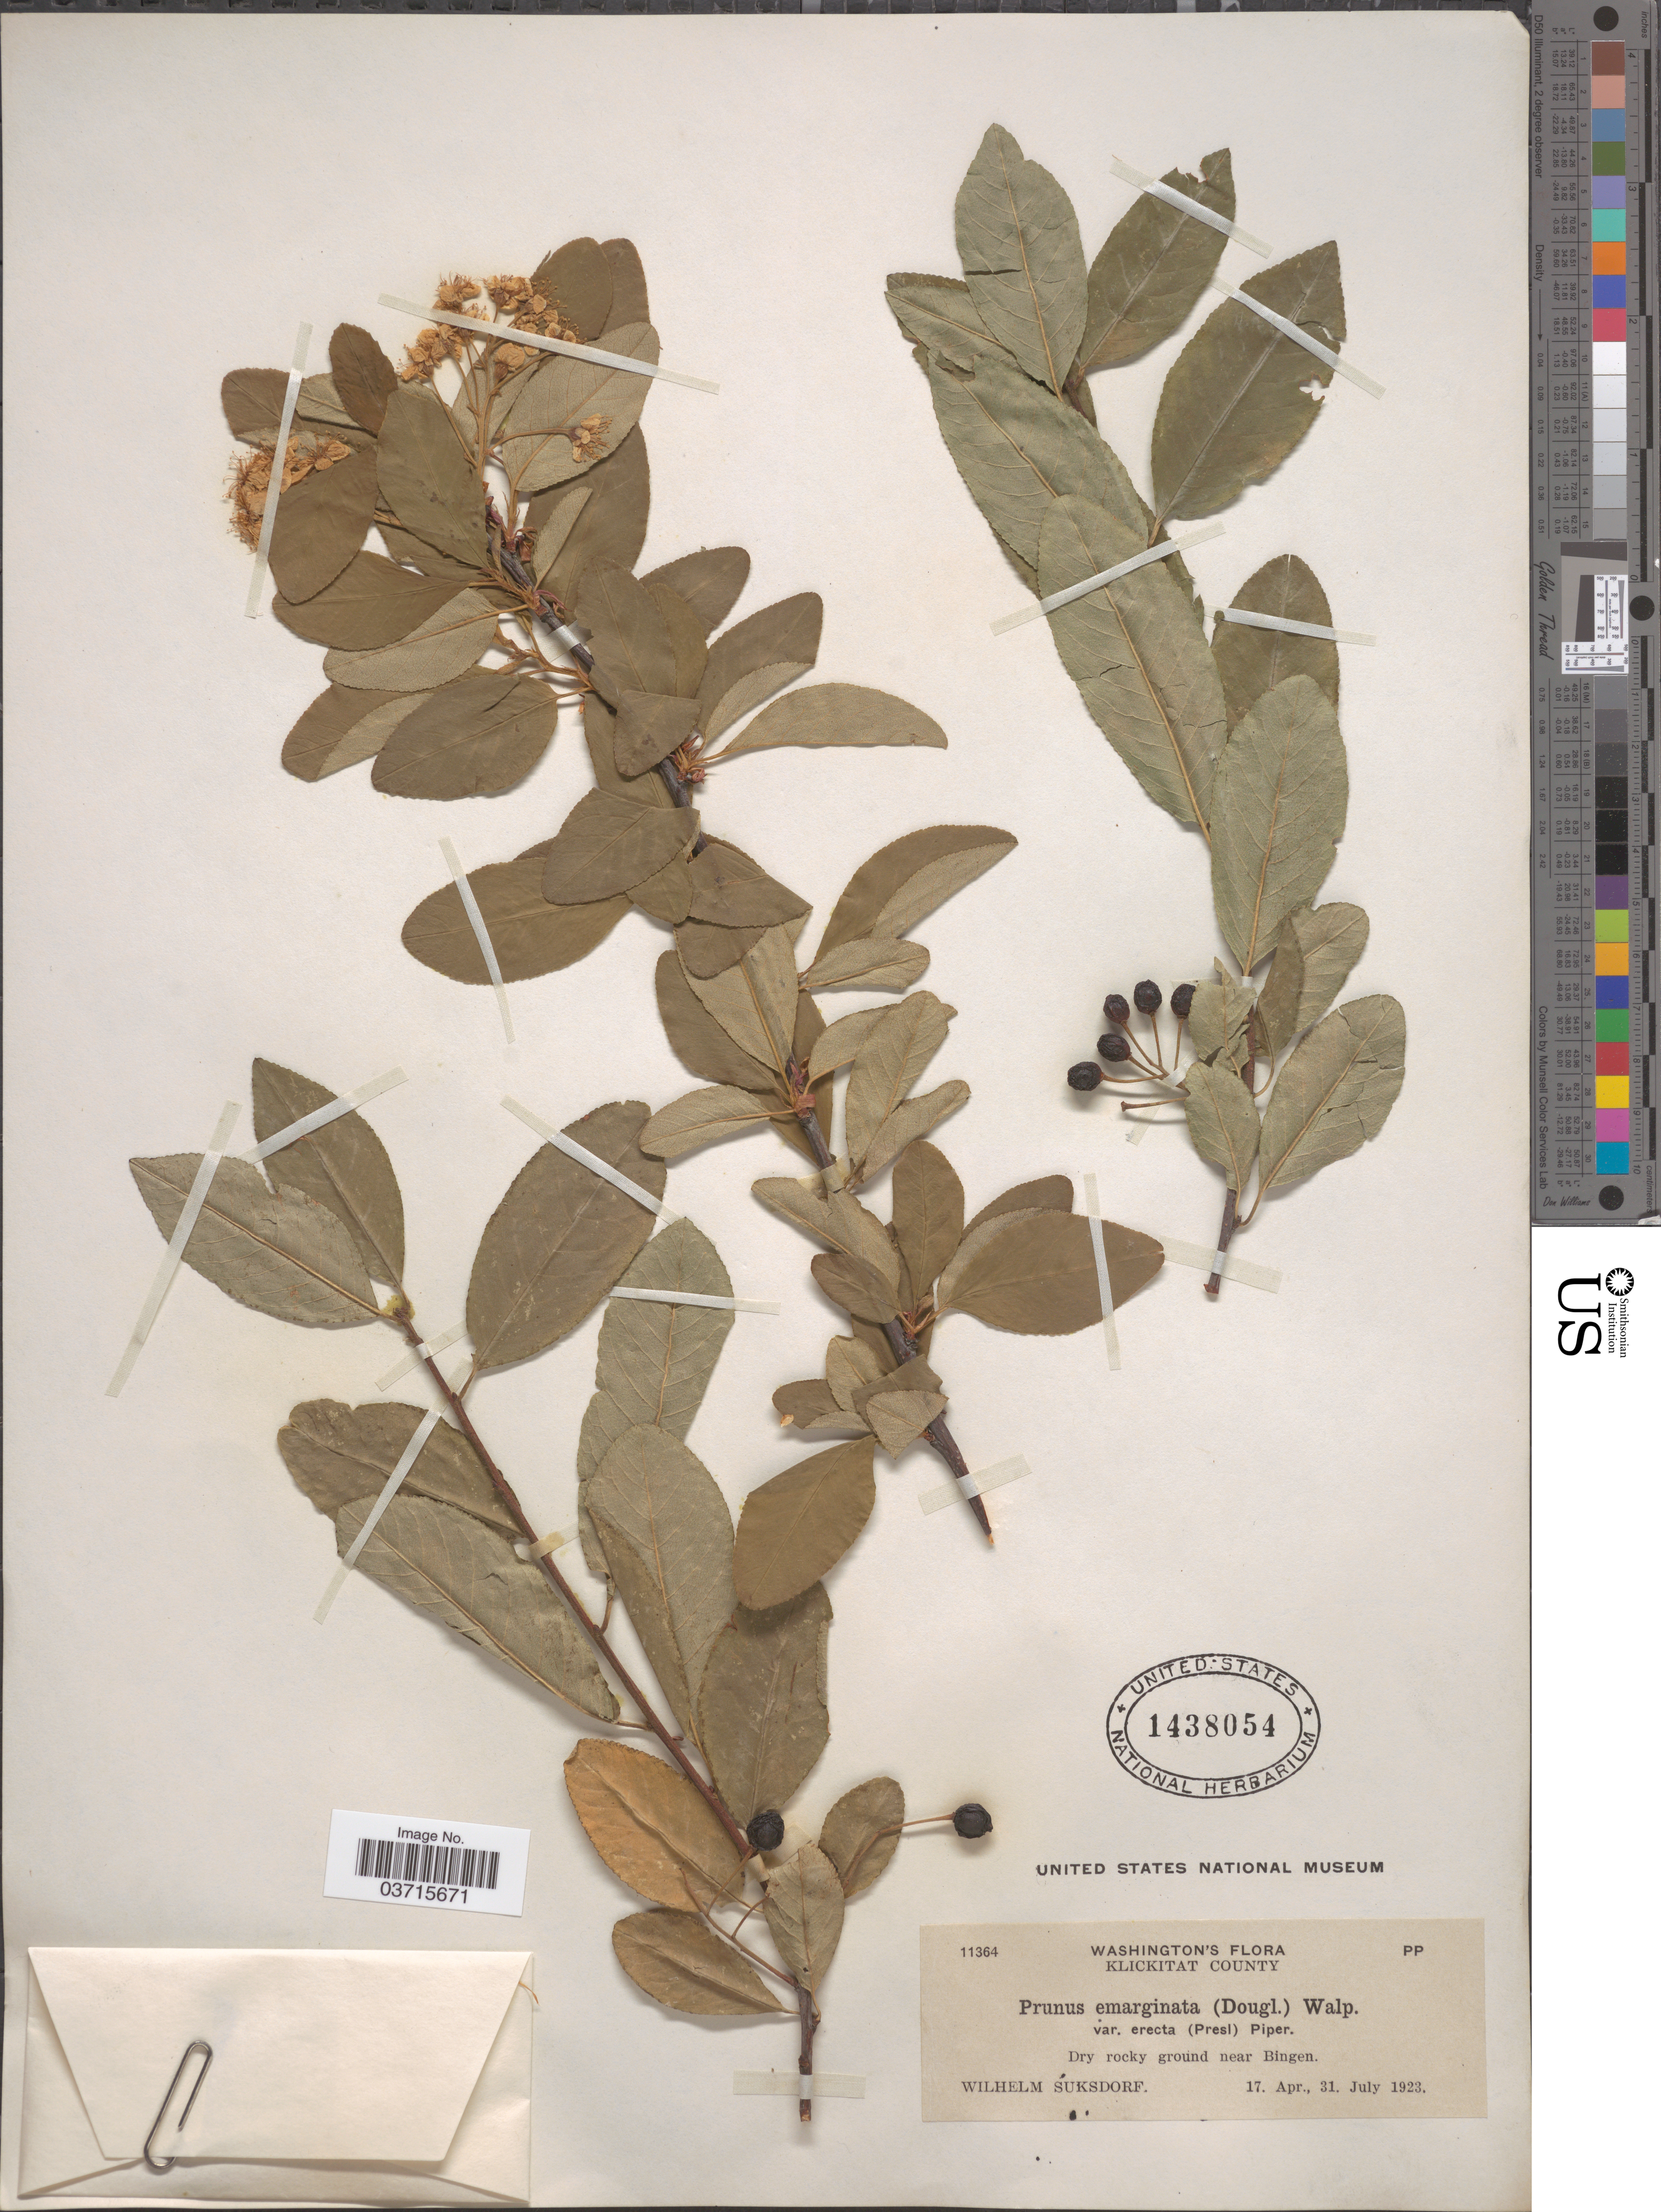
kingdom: Plantae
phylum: Tracheophyta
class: Magnoliopsida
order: Rosales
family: Rosaceae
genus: Prunus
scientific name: Prunus emarginata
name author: (Douglas ex Hook.) Eaton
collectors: W. N. Suksdorf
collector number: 11364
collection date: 1923-04-17/1923-07-31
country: United States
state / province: Washington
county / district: Klickitat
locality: Klickitat County. Dry rocky ground near Bingen.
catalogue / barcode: US 1438054